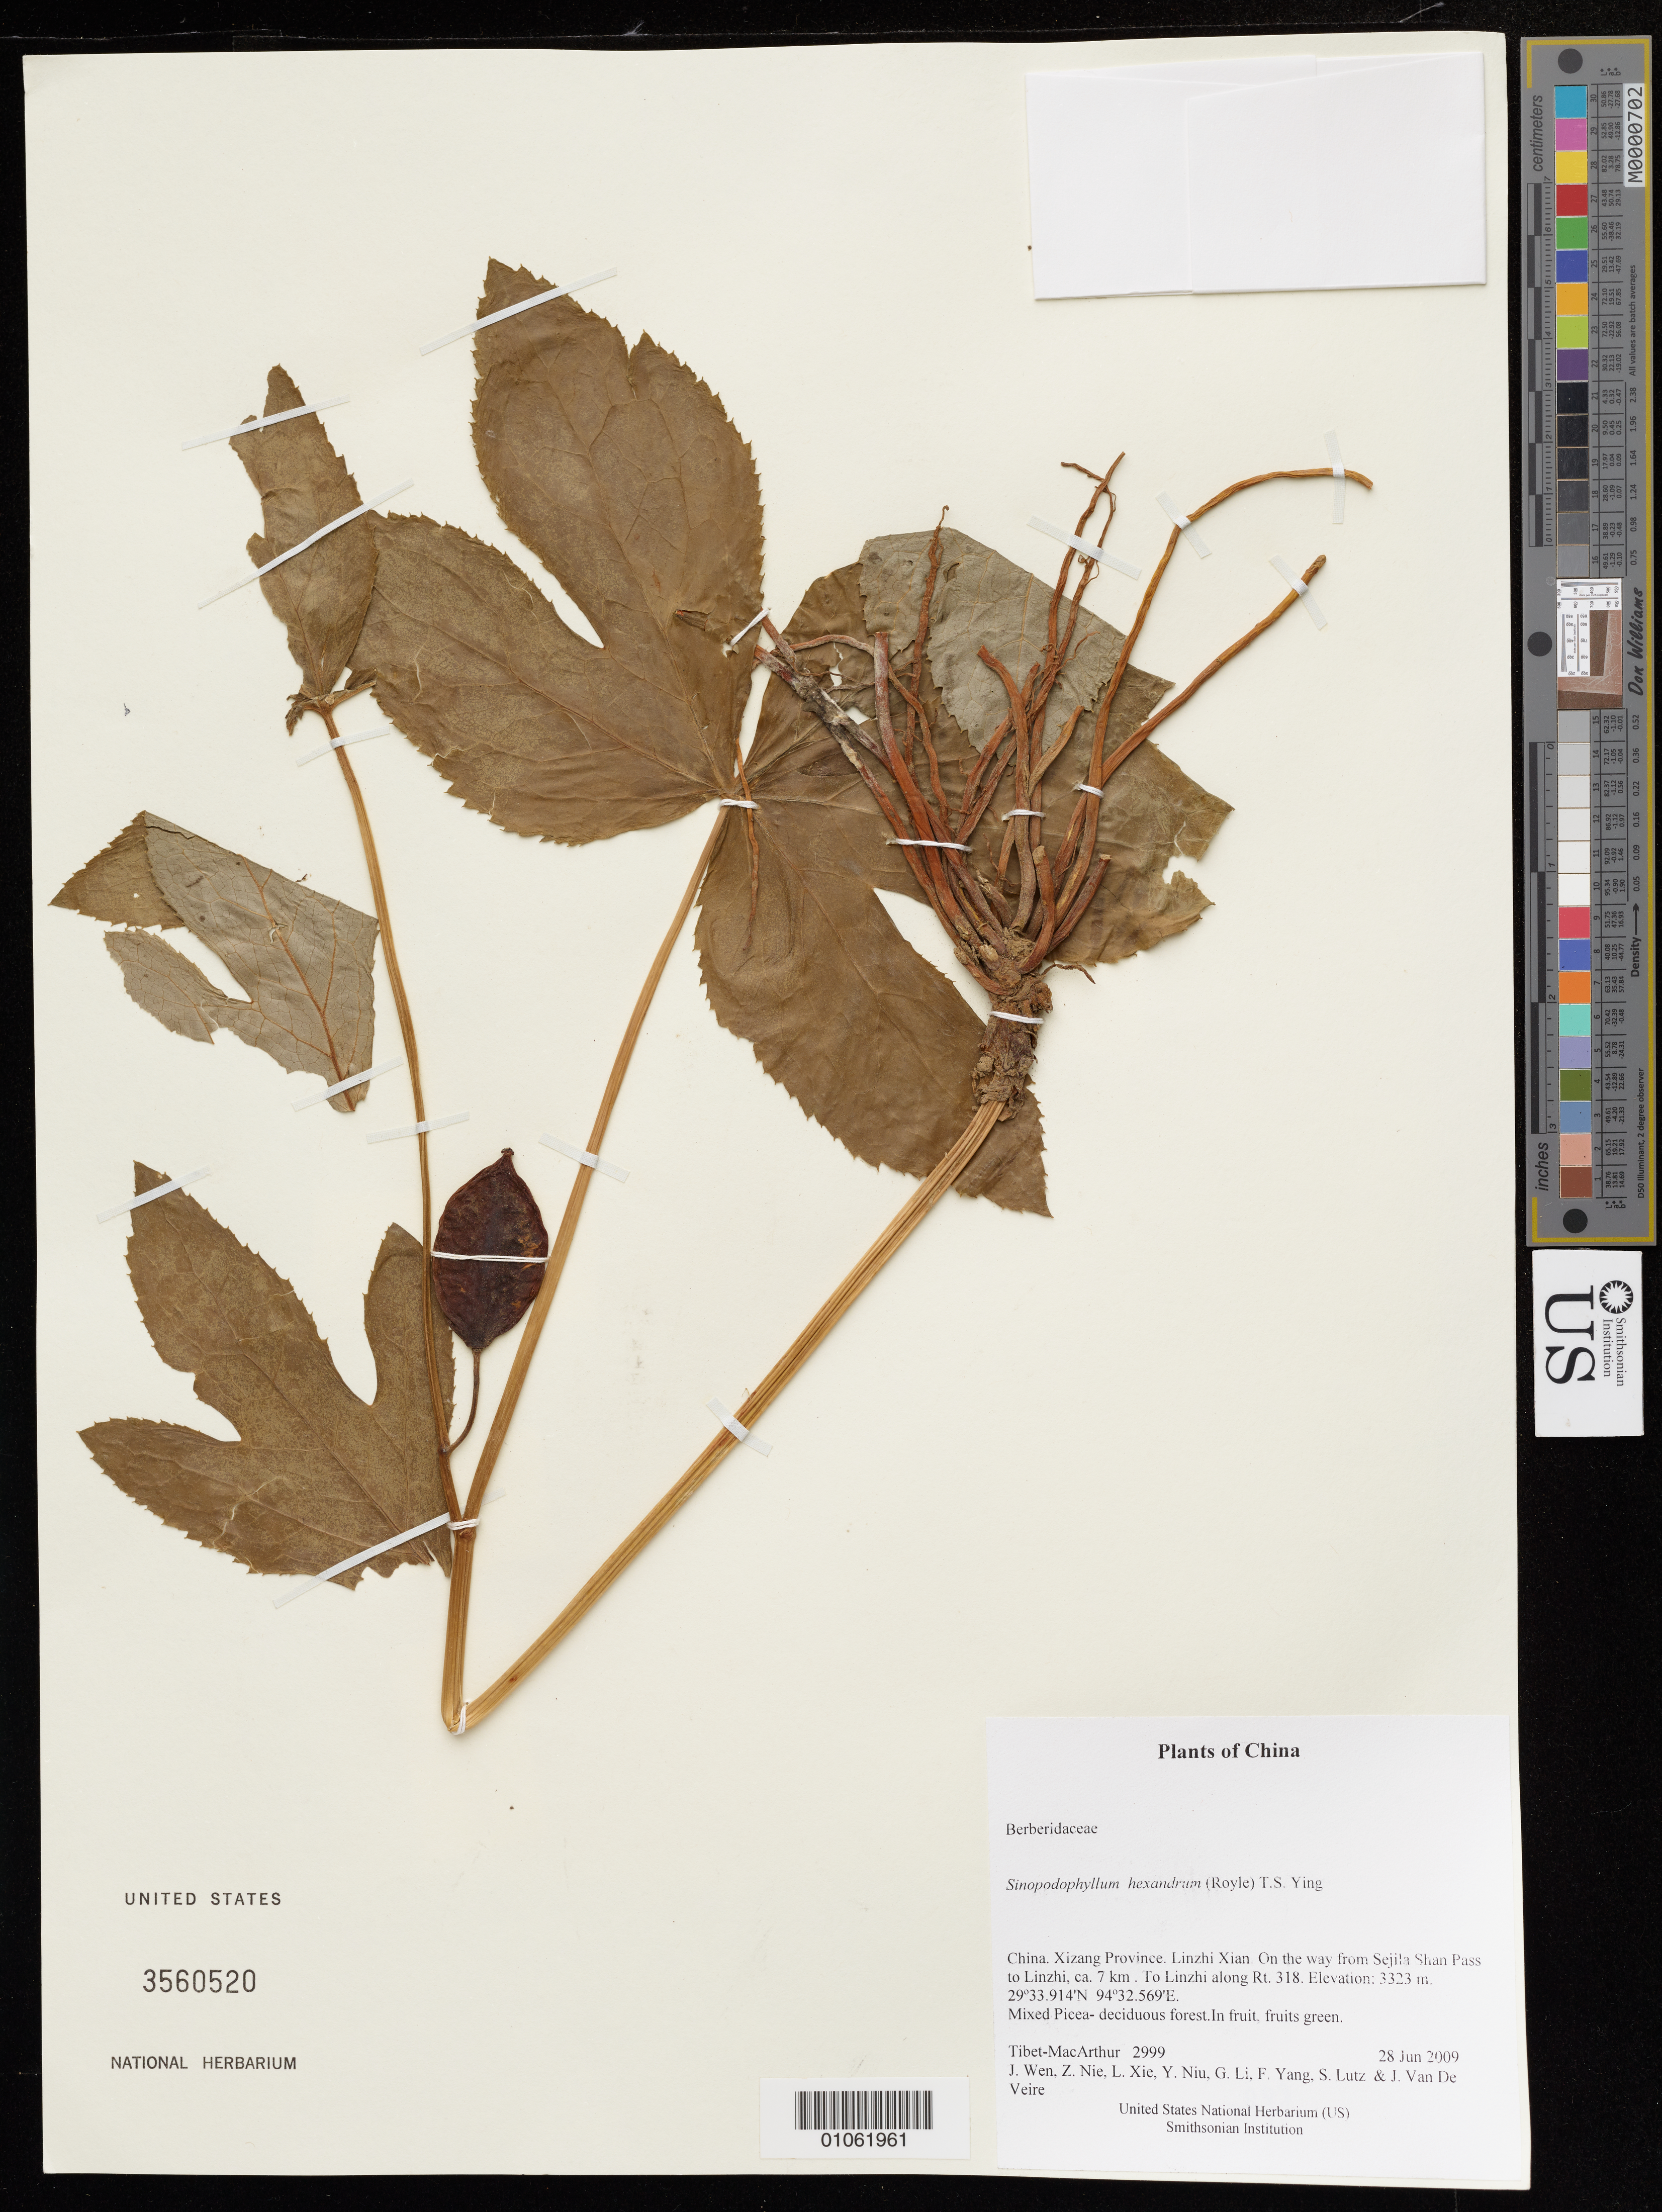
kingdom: Plantae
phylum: Tracheophyta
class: Magnoliopsida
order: Ranunculales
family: Berberidaceae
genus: Sinopodophyllum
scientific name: Sinopodophyllum hexandrum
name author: (Royle) T.S.Ying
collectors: Tibet-MacArthur, J. Wen, Z. Nie, L. Xie, Y. Niu, G. Li, F. Yang, S. Lutz & J. Van De Veire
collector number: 2999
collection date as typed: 28 Jun 2009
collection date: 2009-06-28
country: China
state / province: Xizang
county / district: Linzhi Xian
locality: On the way from Sejila Shan Pass to Linzhi, ca. 7 km . To Linzhi along Rt. 318.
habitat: Mixed Picea- deciduous forest.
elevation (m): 3323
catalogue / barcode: US 3560520